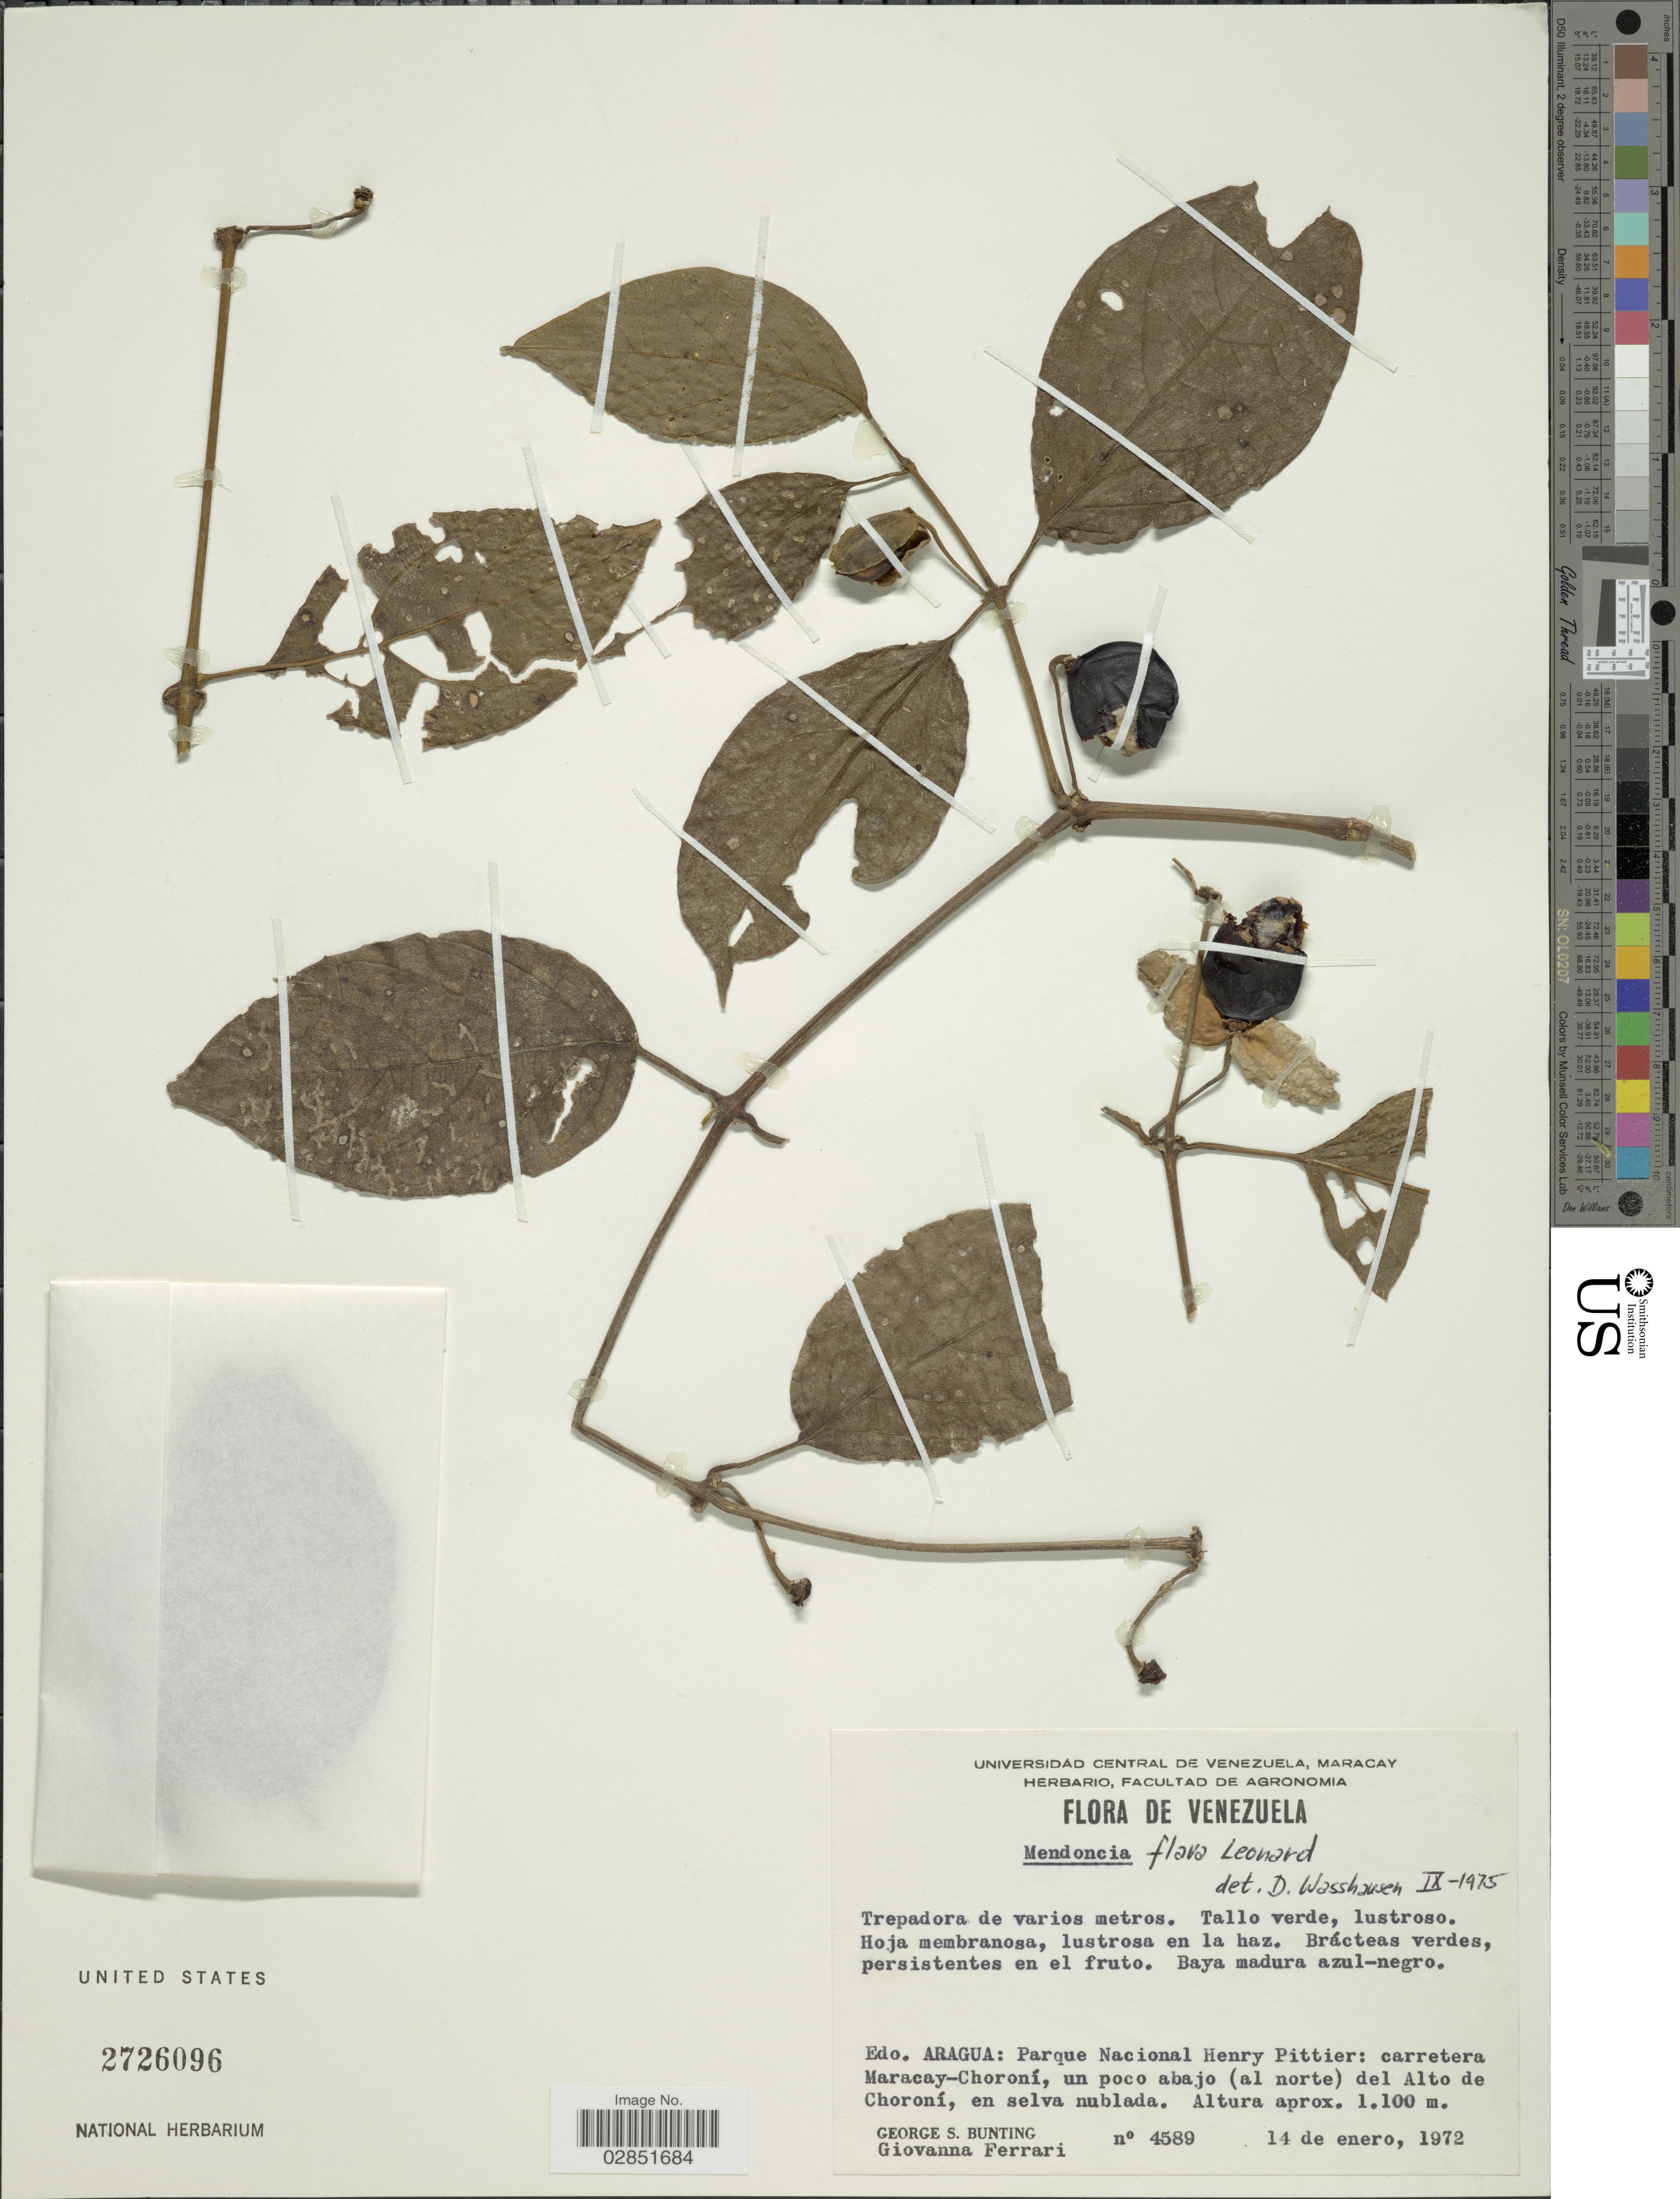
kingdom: Plantae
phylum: Tracheophyta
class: Magnoliopsida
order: Lamiales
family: Acanthaceae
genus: Mendoncia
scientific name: Mendoncia sp.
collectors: G. S. Bunting & G. Ferrari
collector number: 4589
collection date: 1972-01-14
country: Venezuela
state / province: Aragua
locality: Parque Nacional Henry Pittier: carretera Maracay-Choroní, un poco abajo (al norte) del Alto de Choroní, en selva nublada.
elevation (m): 1100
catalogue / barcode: US 2726096